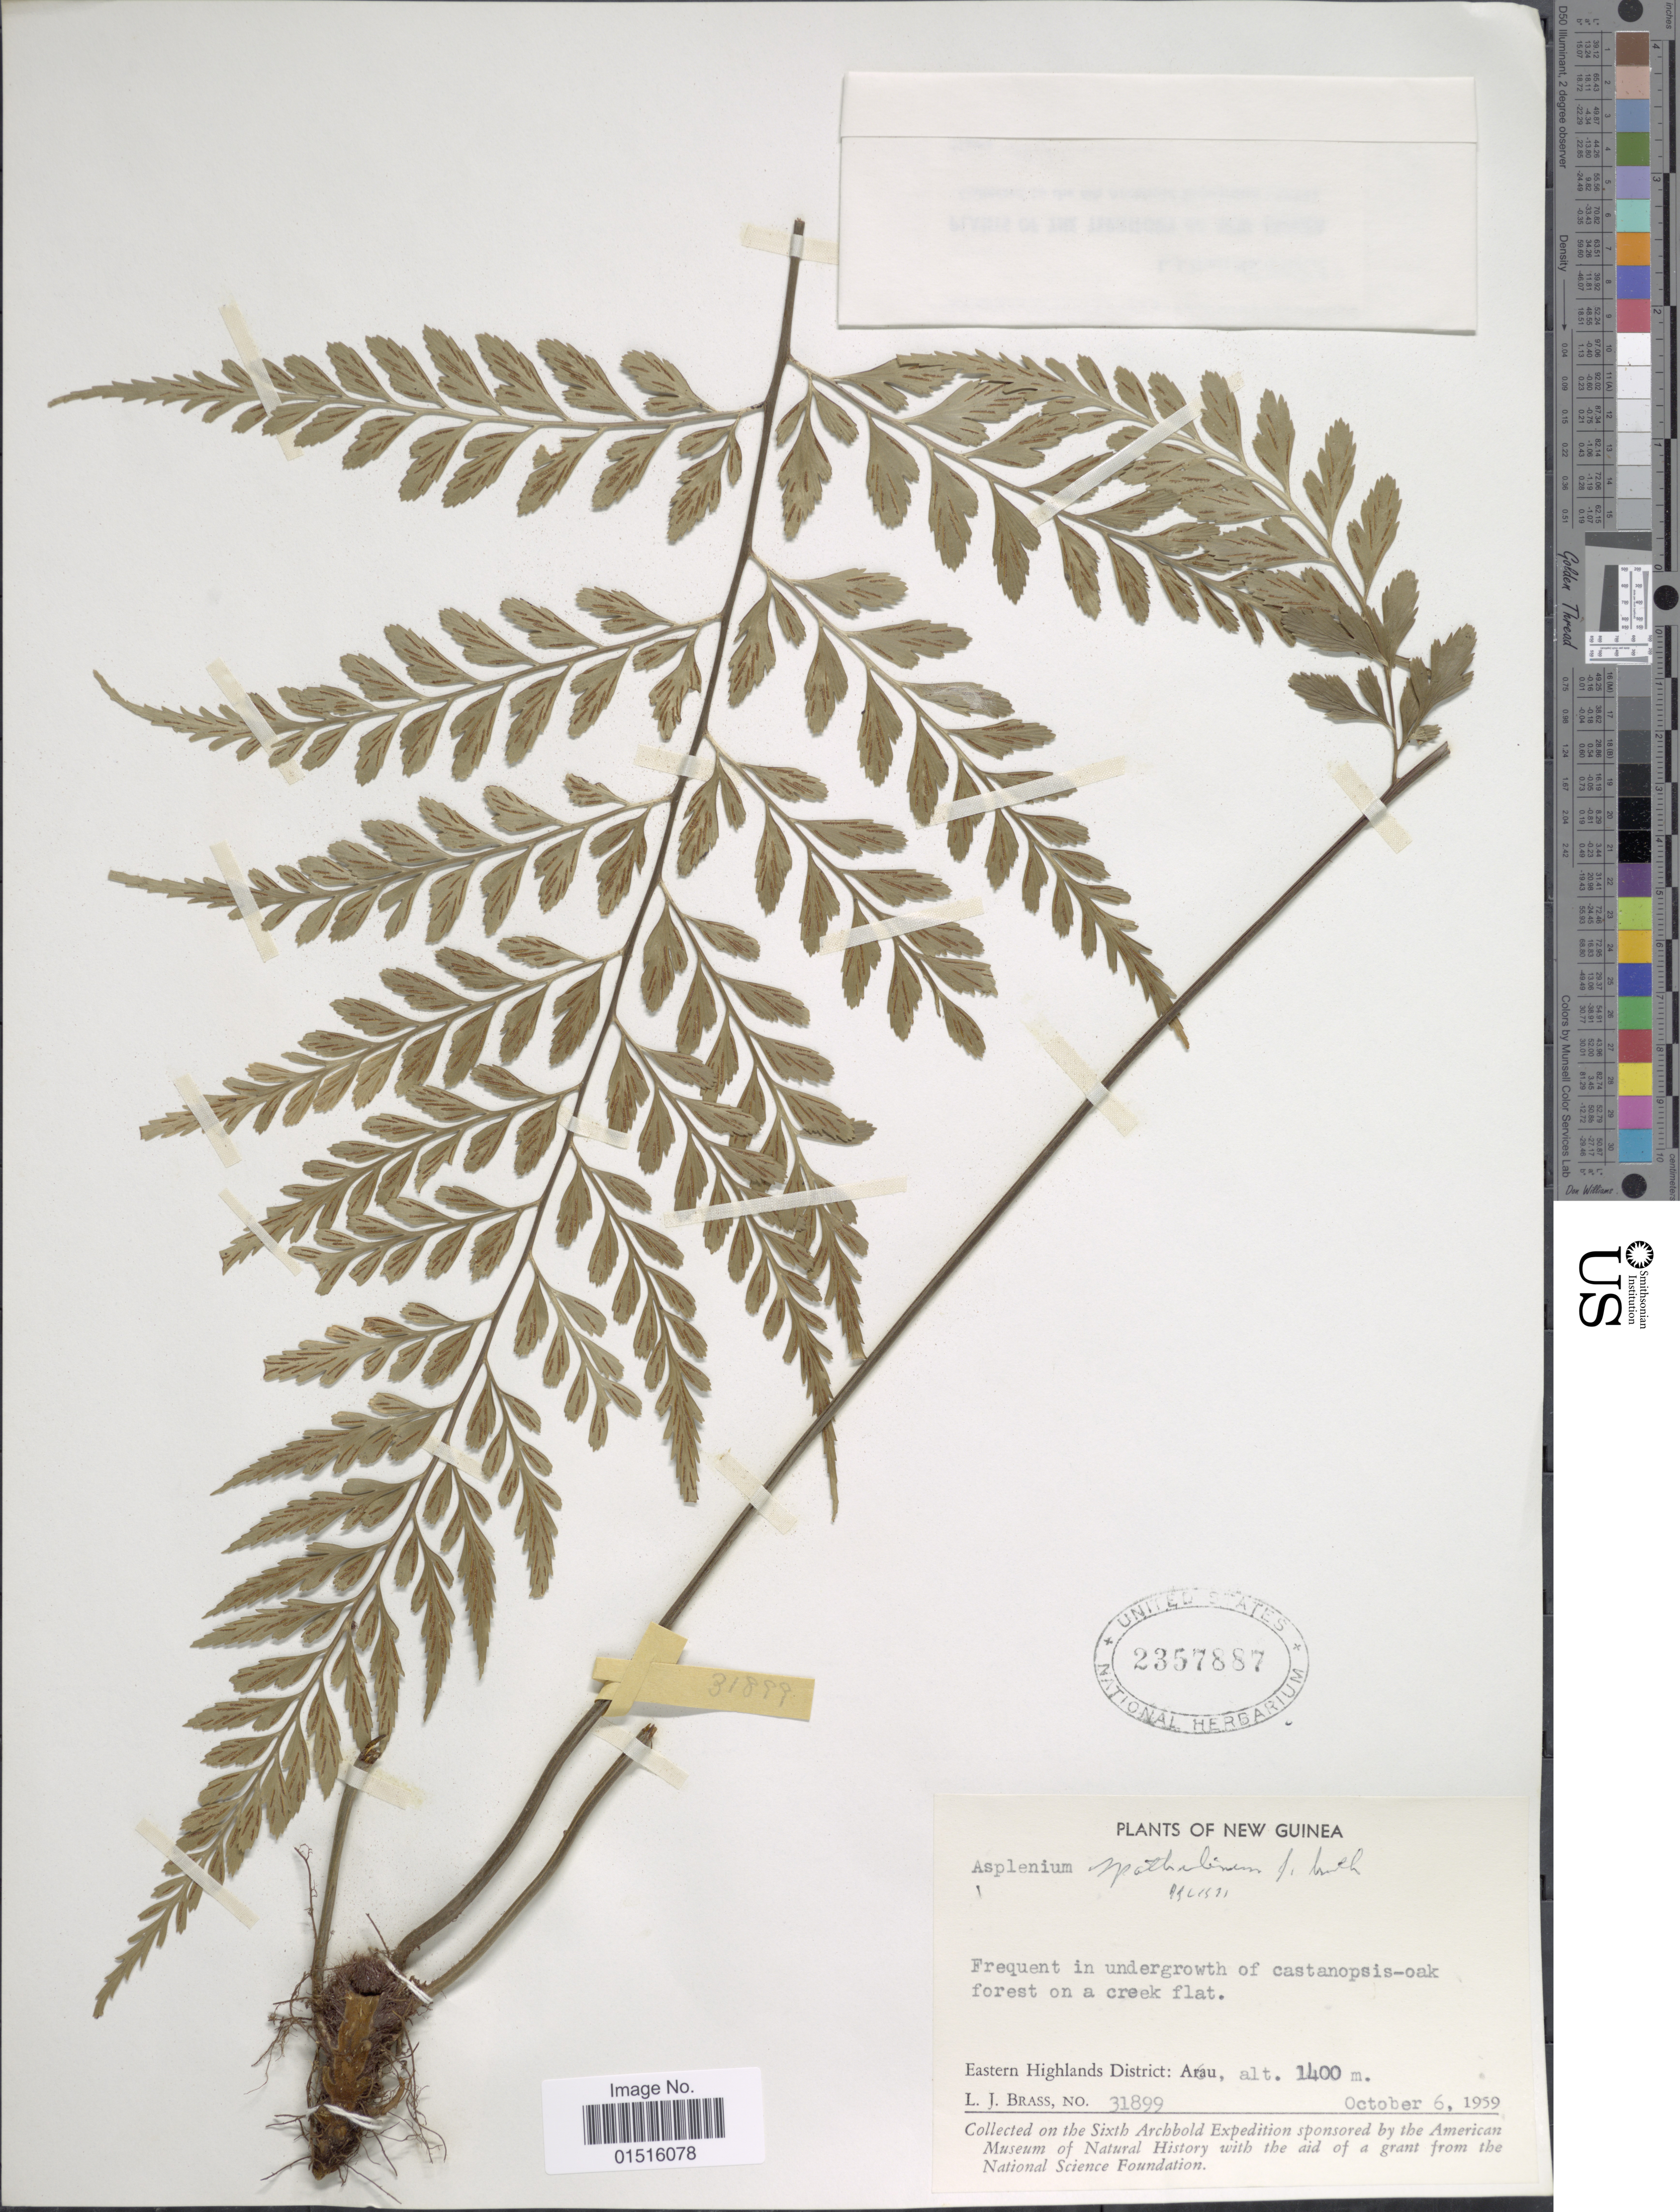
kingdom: Plantae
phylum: Tracheophyta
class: Polypodiopsida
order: Polypodiales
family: Aspleniaceae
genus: Asplenium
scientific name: Asplenium affine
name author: Sw.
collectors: L. J. Brass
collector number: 31899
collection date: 1959-10-06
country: Papua New Guinea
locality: Eastern Highlands District; Arau. New Guinea.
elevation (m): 1400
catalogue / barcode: US 2357887